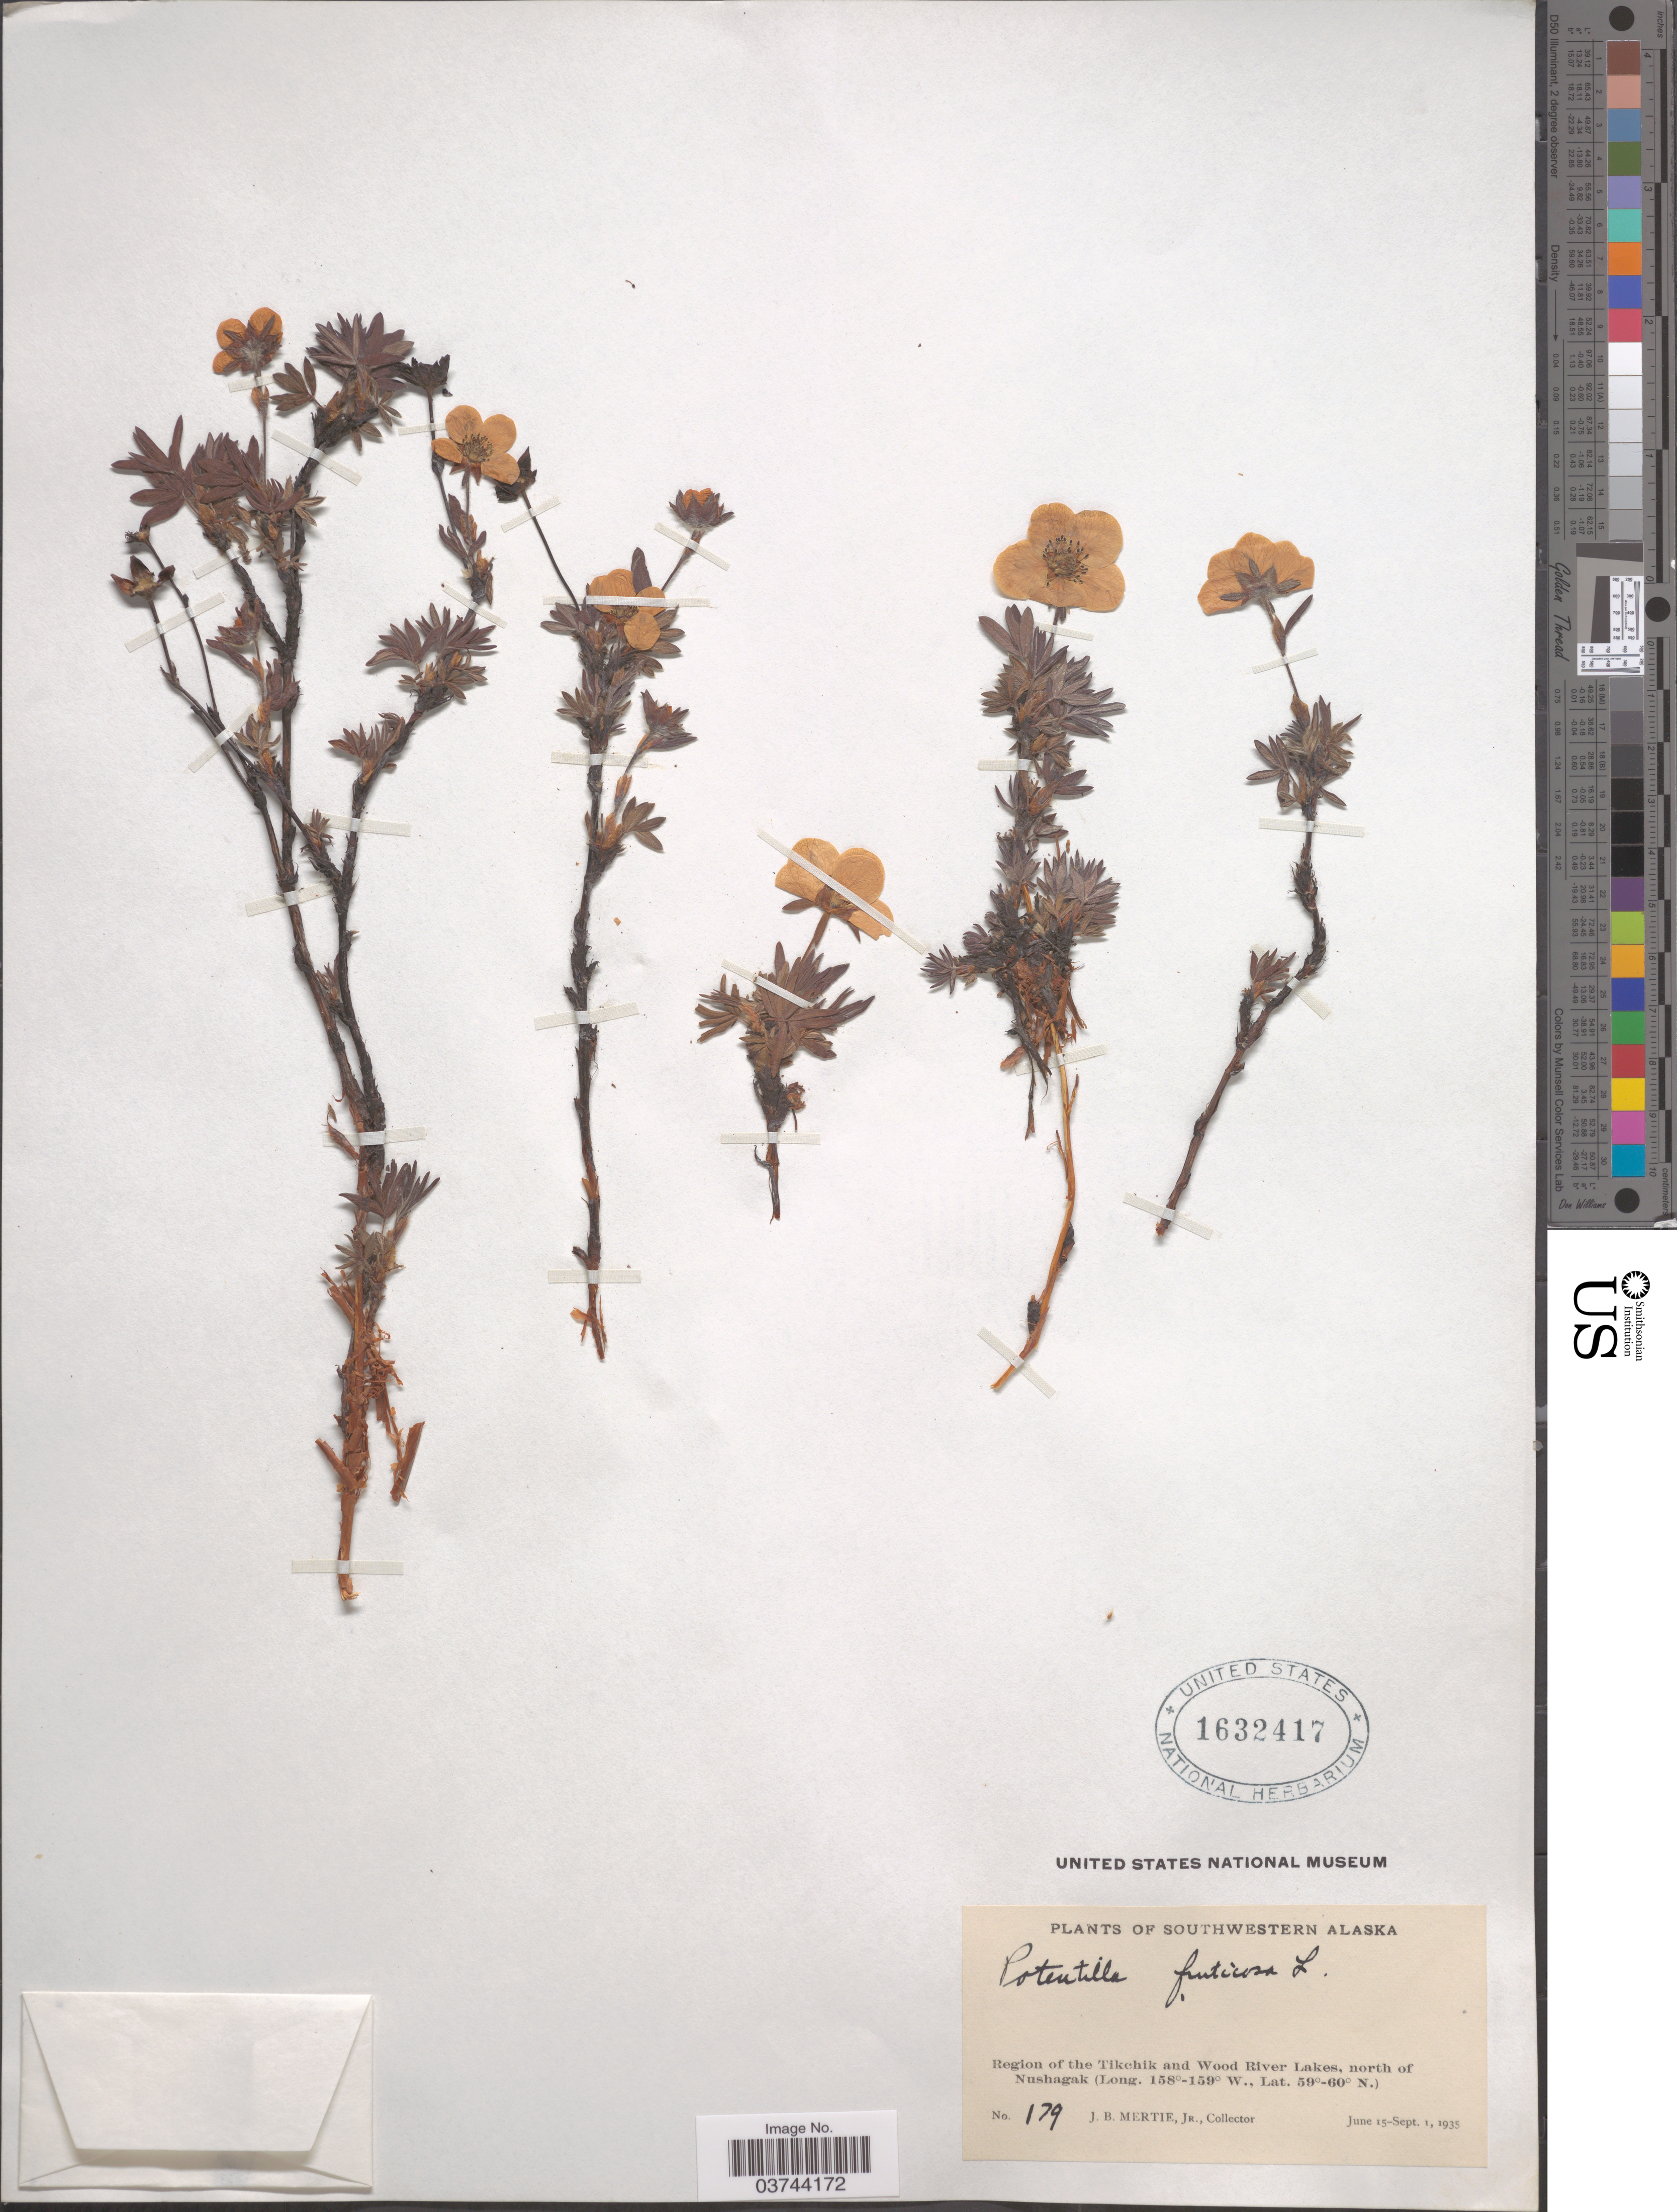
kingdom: Plantae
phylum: Tracheophyta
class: Magnoliopsida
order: Rosales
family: Rosaceae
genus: Dasiphora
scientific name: Dasiphora fruticosa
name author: (L.) Rydb.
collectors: J. Mertie Jr.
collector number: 179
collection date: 1935-06-15/1935-09-01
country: United States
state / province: Alaska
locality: Southwestern Alaska. Region of the Tikchik and Wood River Lakes, north of Nushagak.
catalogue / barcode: US 1632417